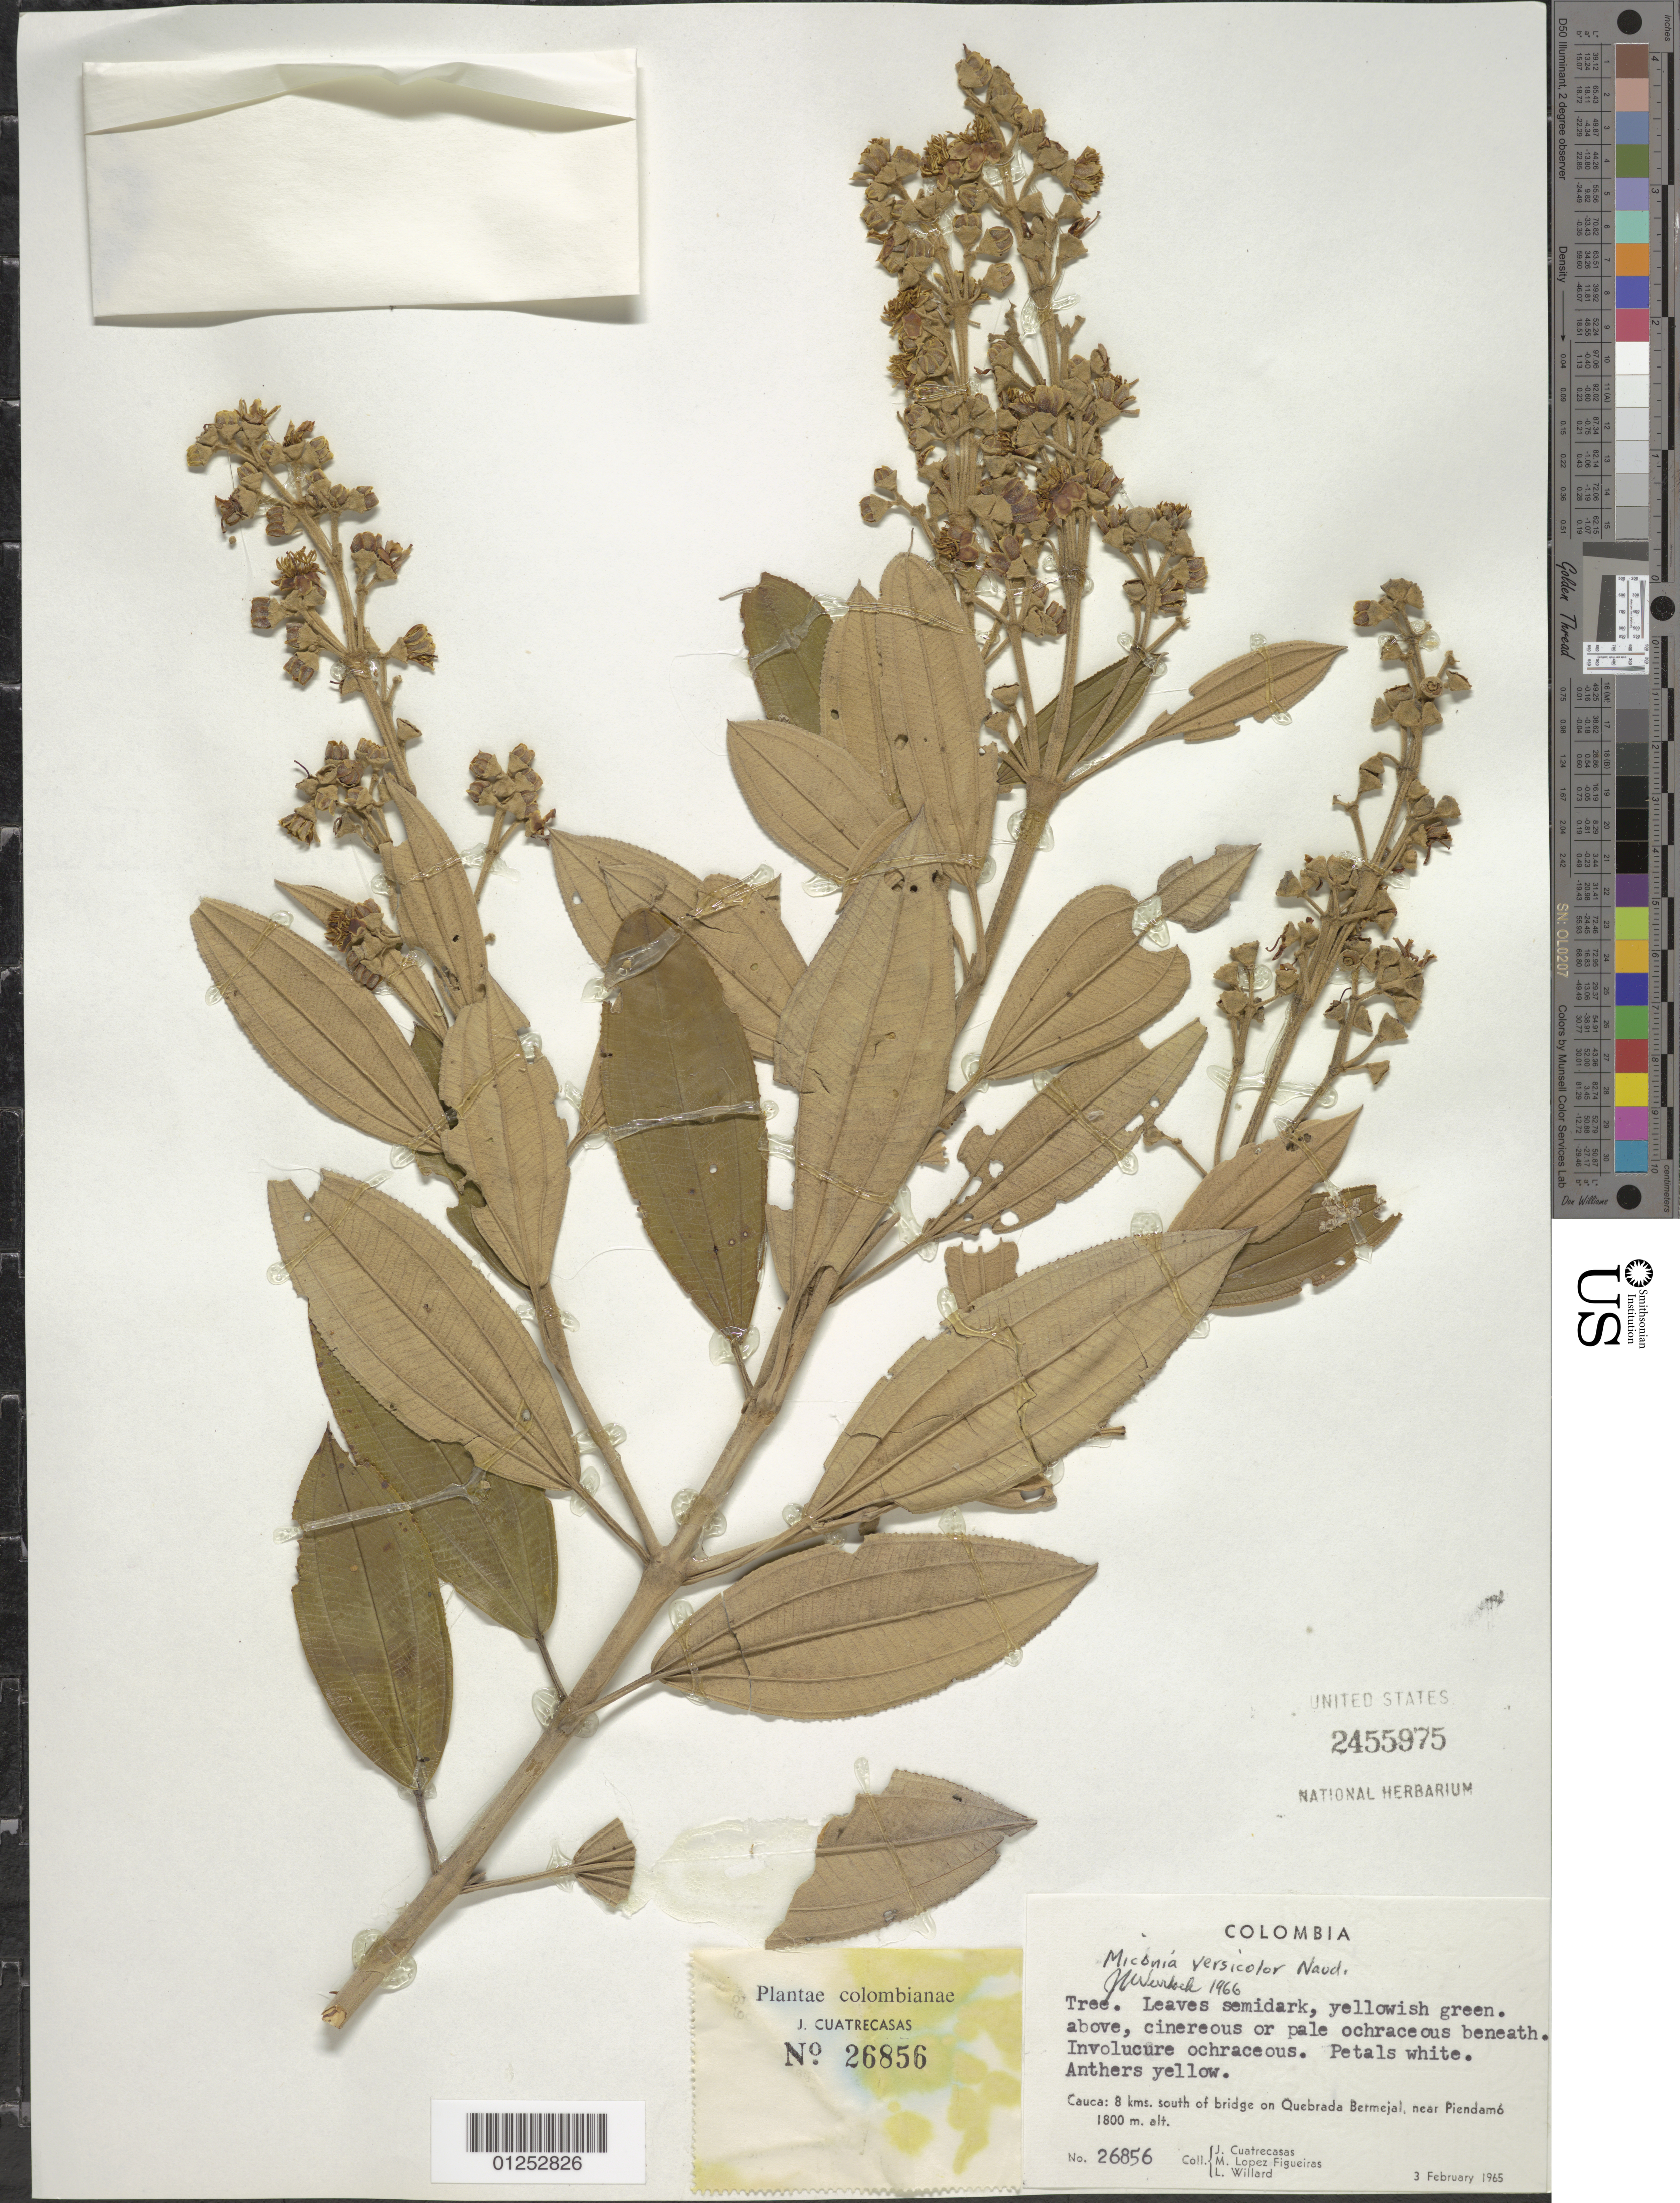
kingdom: Plantae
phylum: Tracheophyta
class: Magnoliopsida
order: Myrtales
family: Melastomataceae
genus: Miconia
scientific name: Miconia versicolor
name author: Naudin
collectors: J. Cuatrecasas, M. López Figueiras & L. Willard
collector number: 26856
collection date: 1965-02-03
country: Colombia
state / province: Cauca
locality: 8 kms south of bridge on Quebrada Bermejal, near Piendamo.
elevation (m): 1800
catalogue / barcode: US 2455975